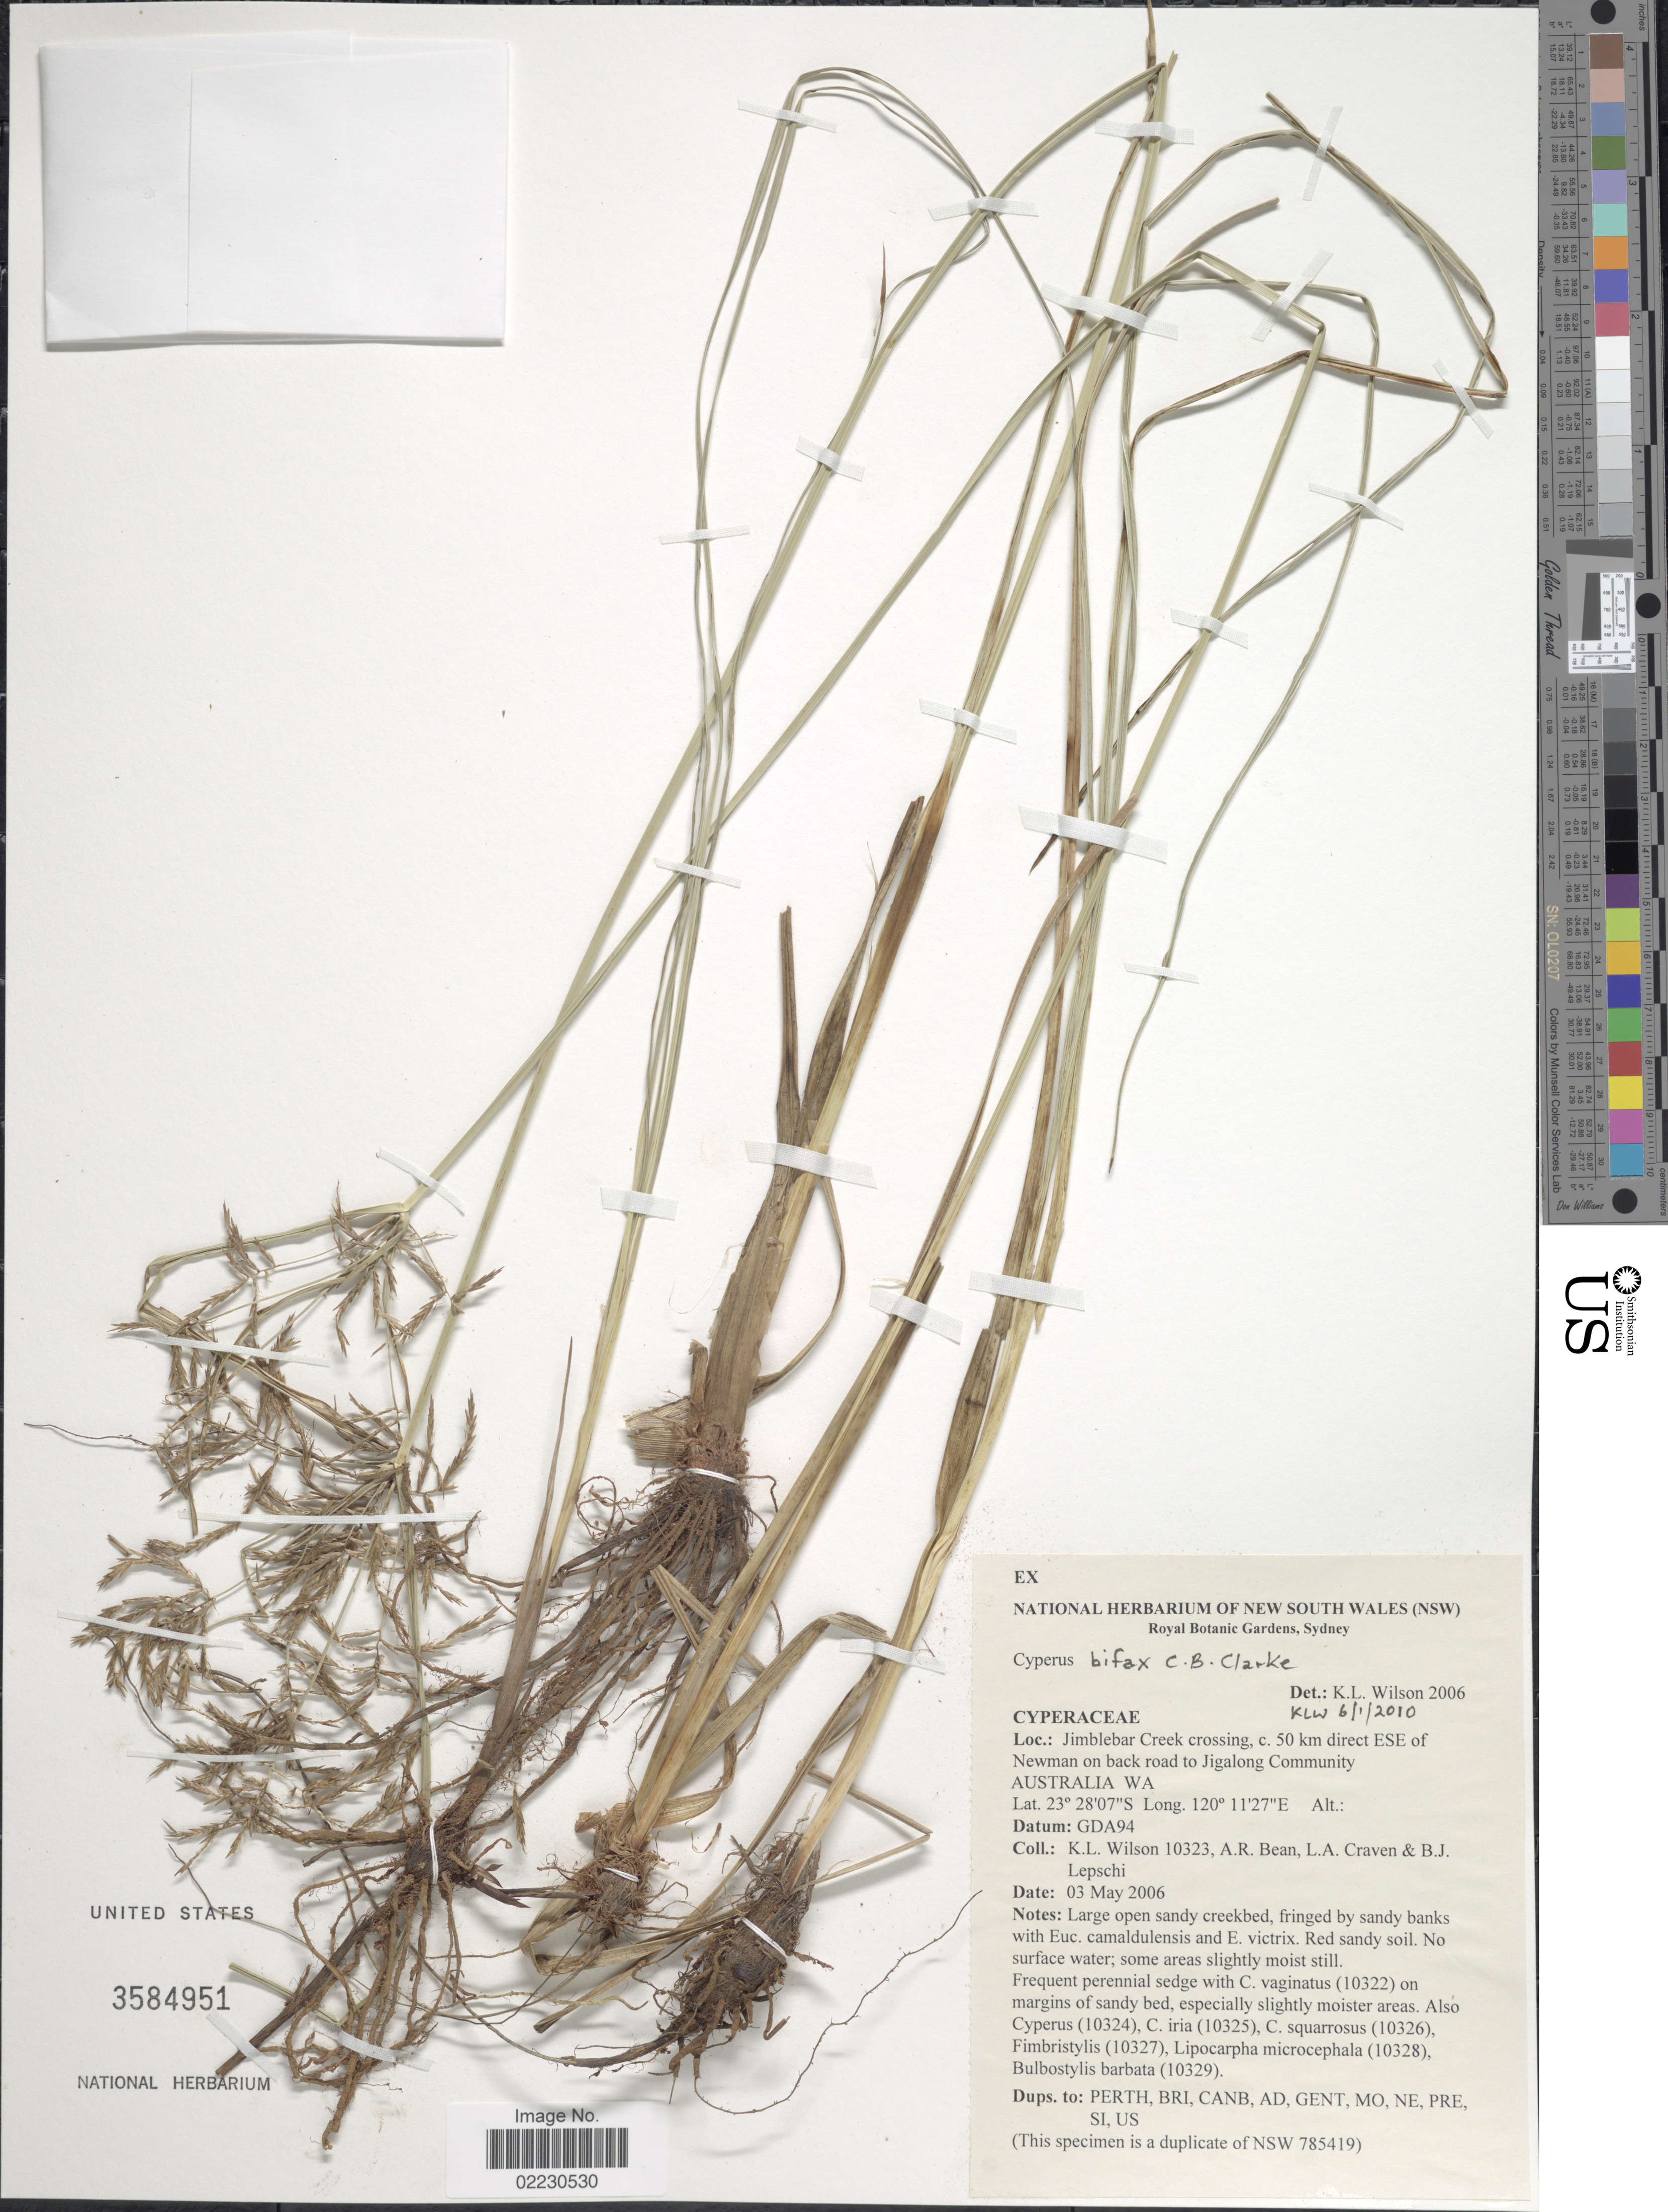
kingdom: Plantae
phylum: Tracheophyta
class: Liliopsida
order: Poales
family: Cyperaceae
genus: Cyperus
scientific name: Cyperus bifax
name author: C.B. Clarke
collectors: K. L. Wilson, A. R. Bean, L. A. Craven & B. Lepschi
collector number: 10323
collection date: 2006-05-03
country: Australia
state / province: Western Australia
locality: Jimblebar Creek crossing, c. 50 km direct ESE of Newman on back road to Jigalong Community, Australia WA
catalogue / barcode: US 3584951